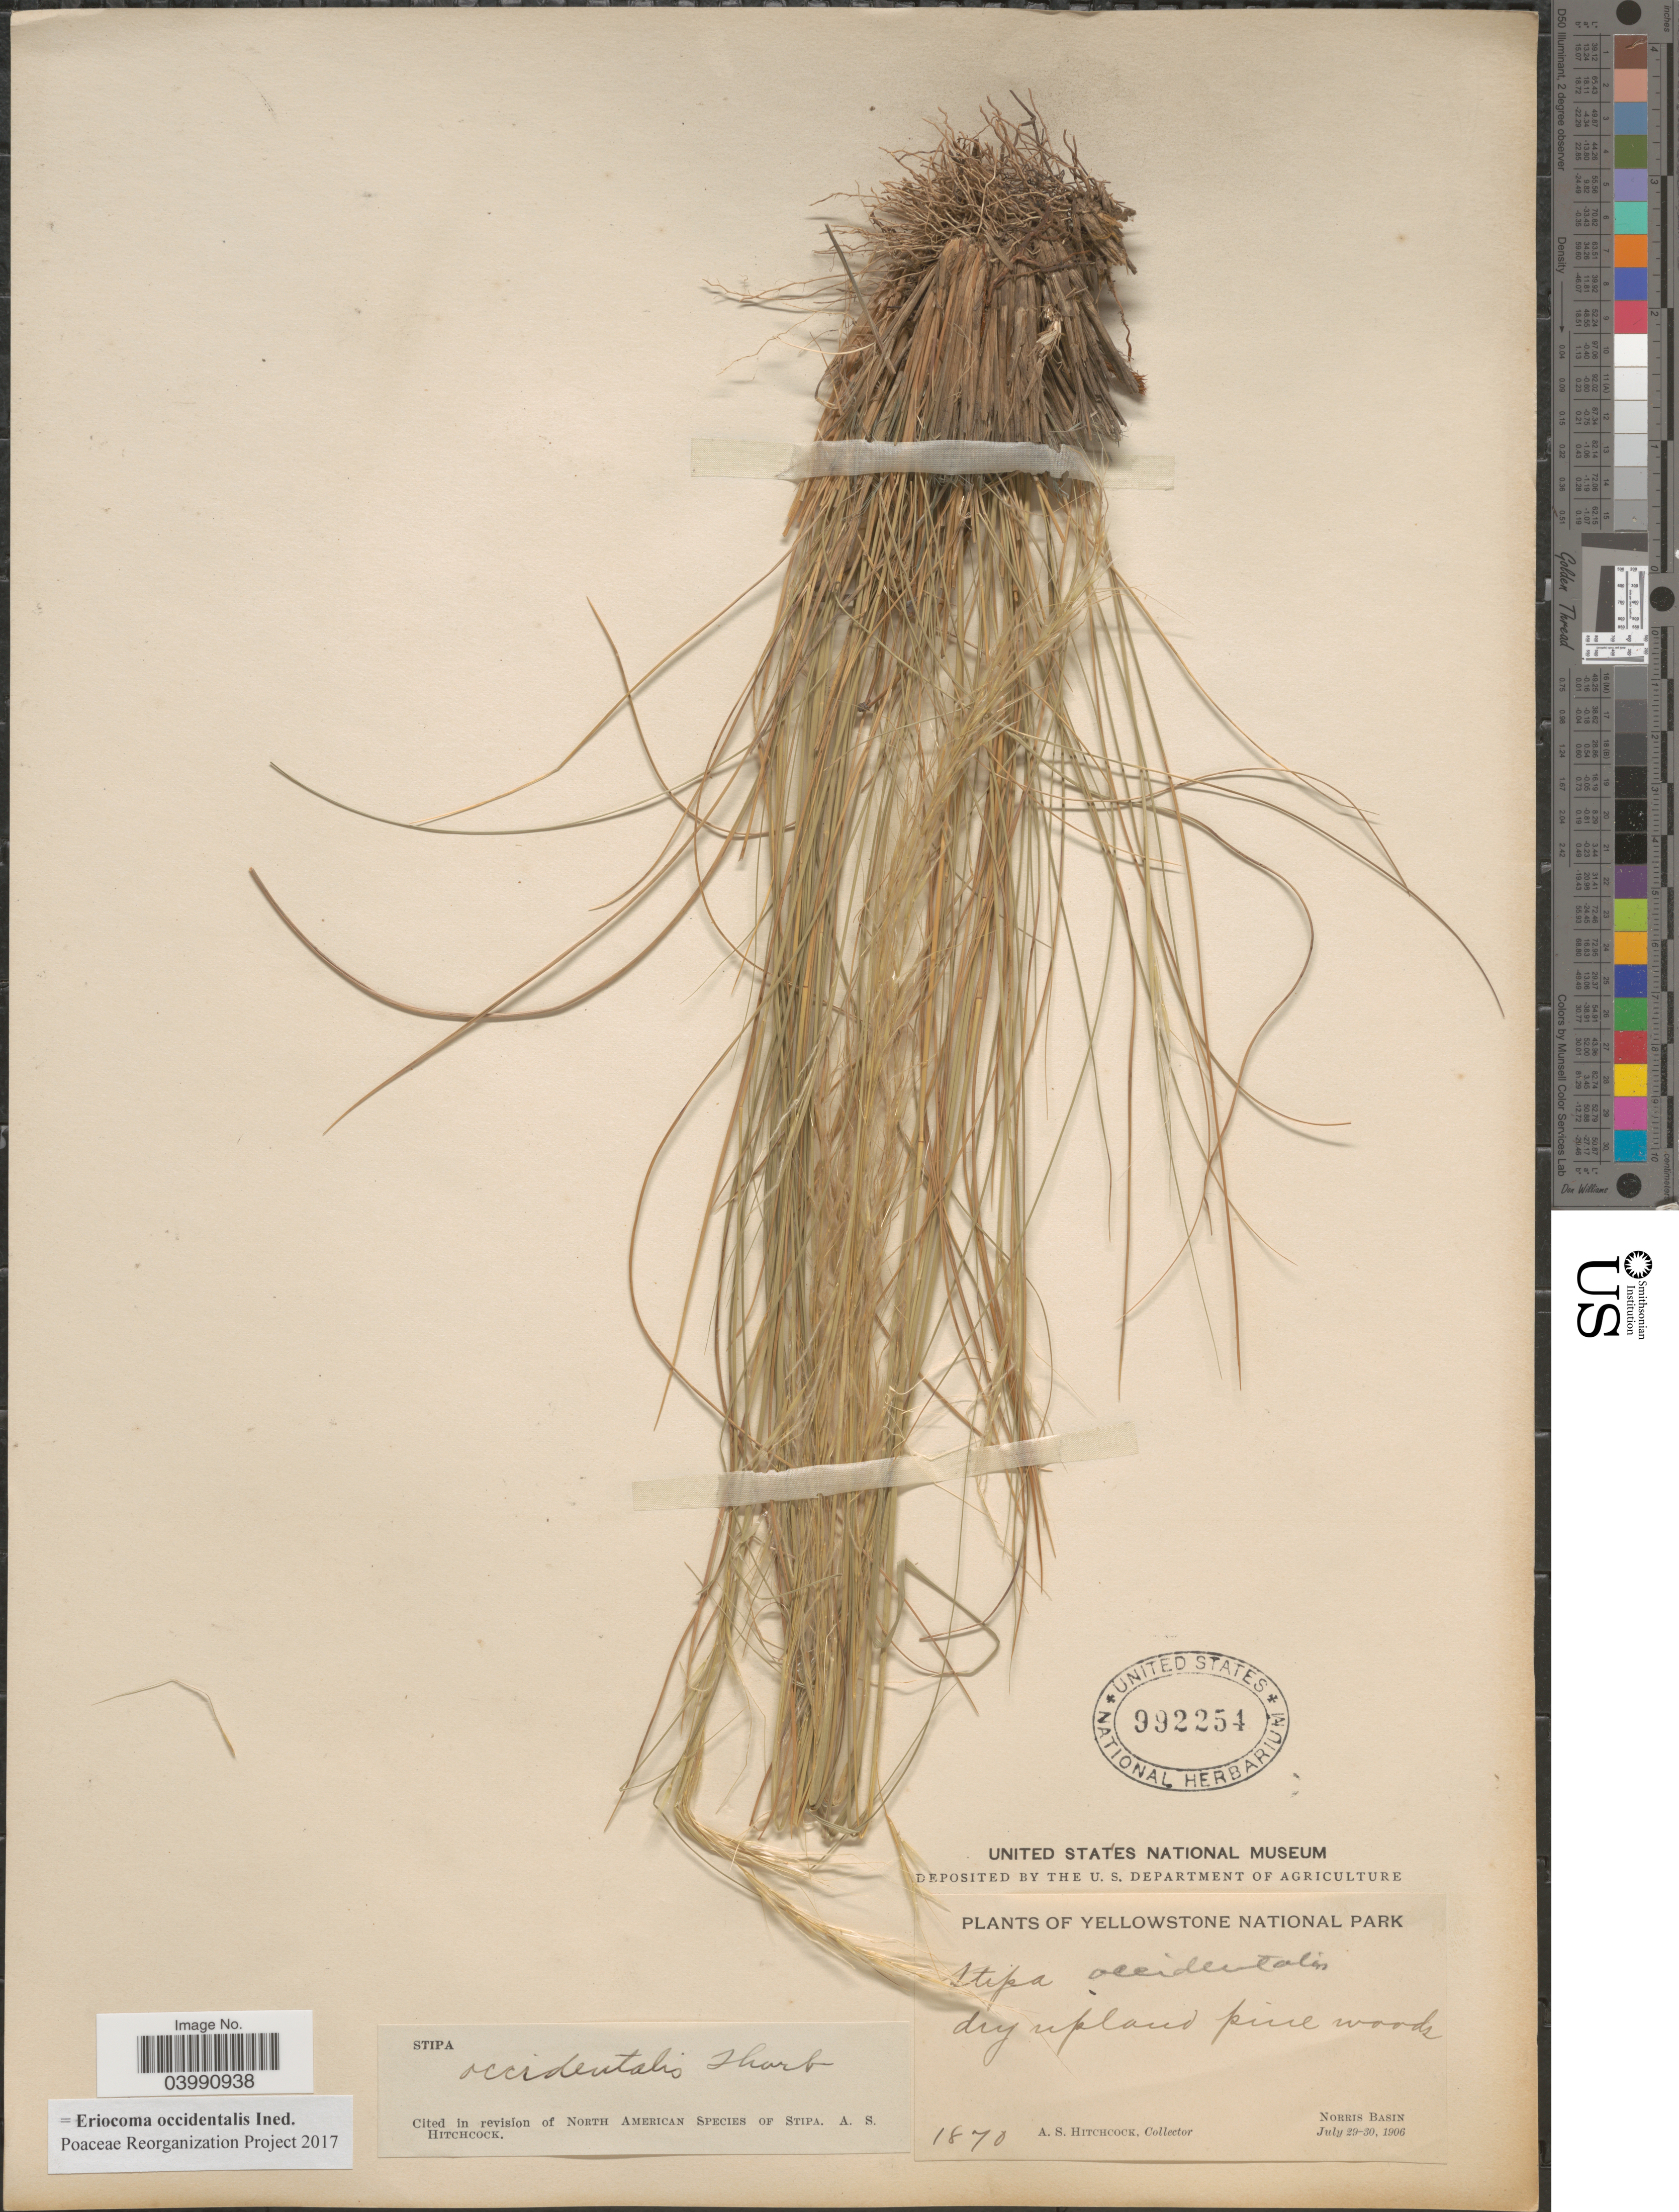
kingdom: Plantae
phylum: Tracheophyta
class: Liliopsida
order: Poales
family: Poaceae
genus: Eriocoma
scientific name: Eriocoma occidentalis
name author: (Thurb. ex S. Watson) Romasch.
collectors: A. S. Hitchcock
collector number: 1870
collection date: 1906-07-29/1906-07-30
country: United States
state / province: Wyoming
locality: Yellowstone National Park. Norris Basin.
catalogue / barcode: US 992254